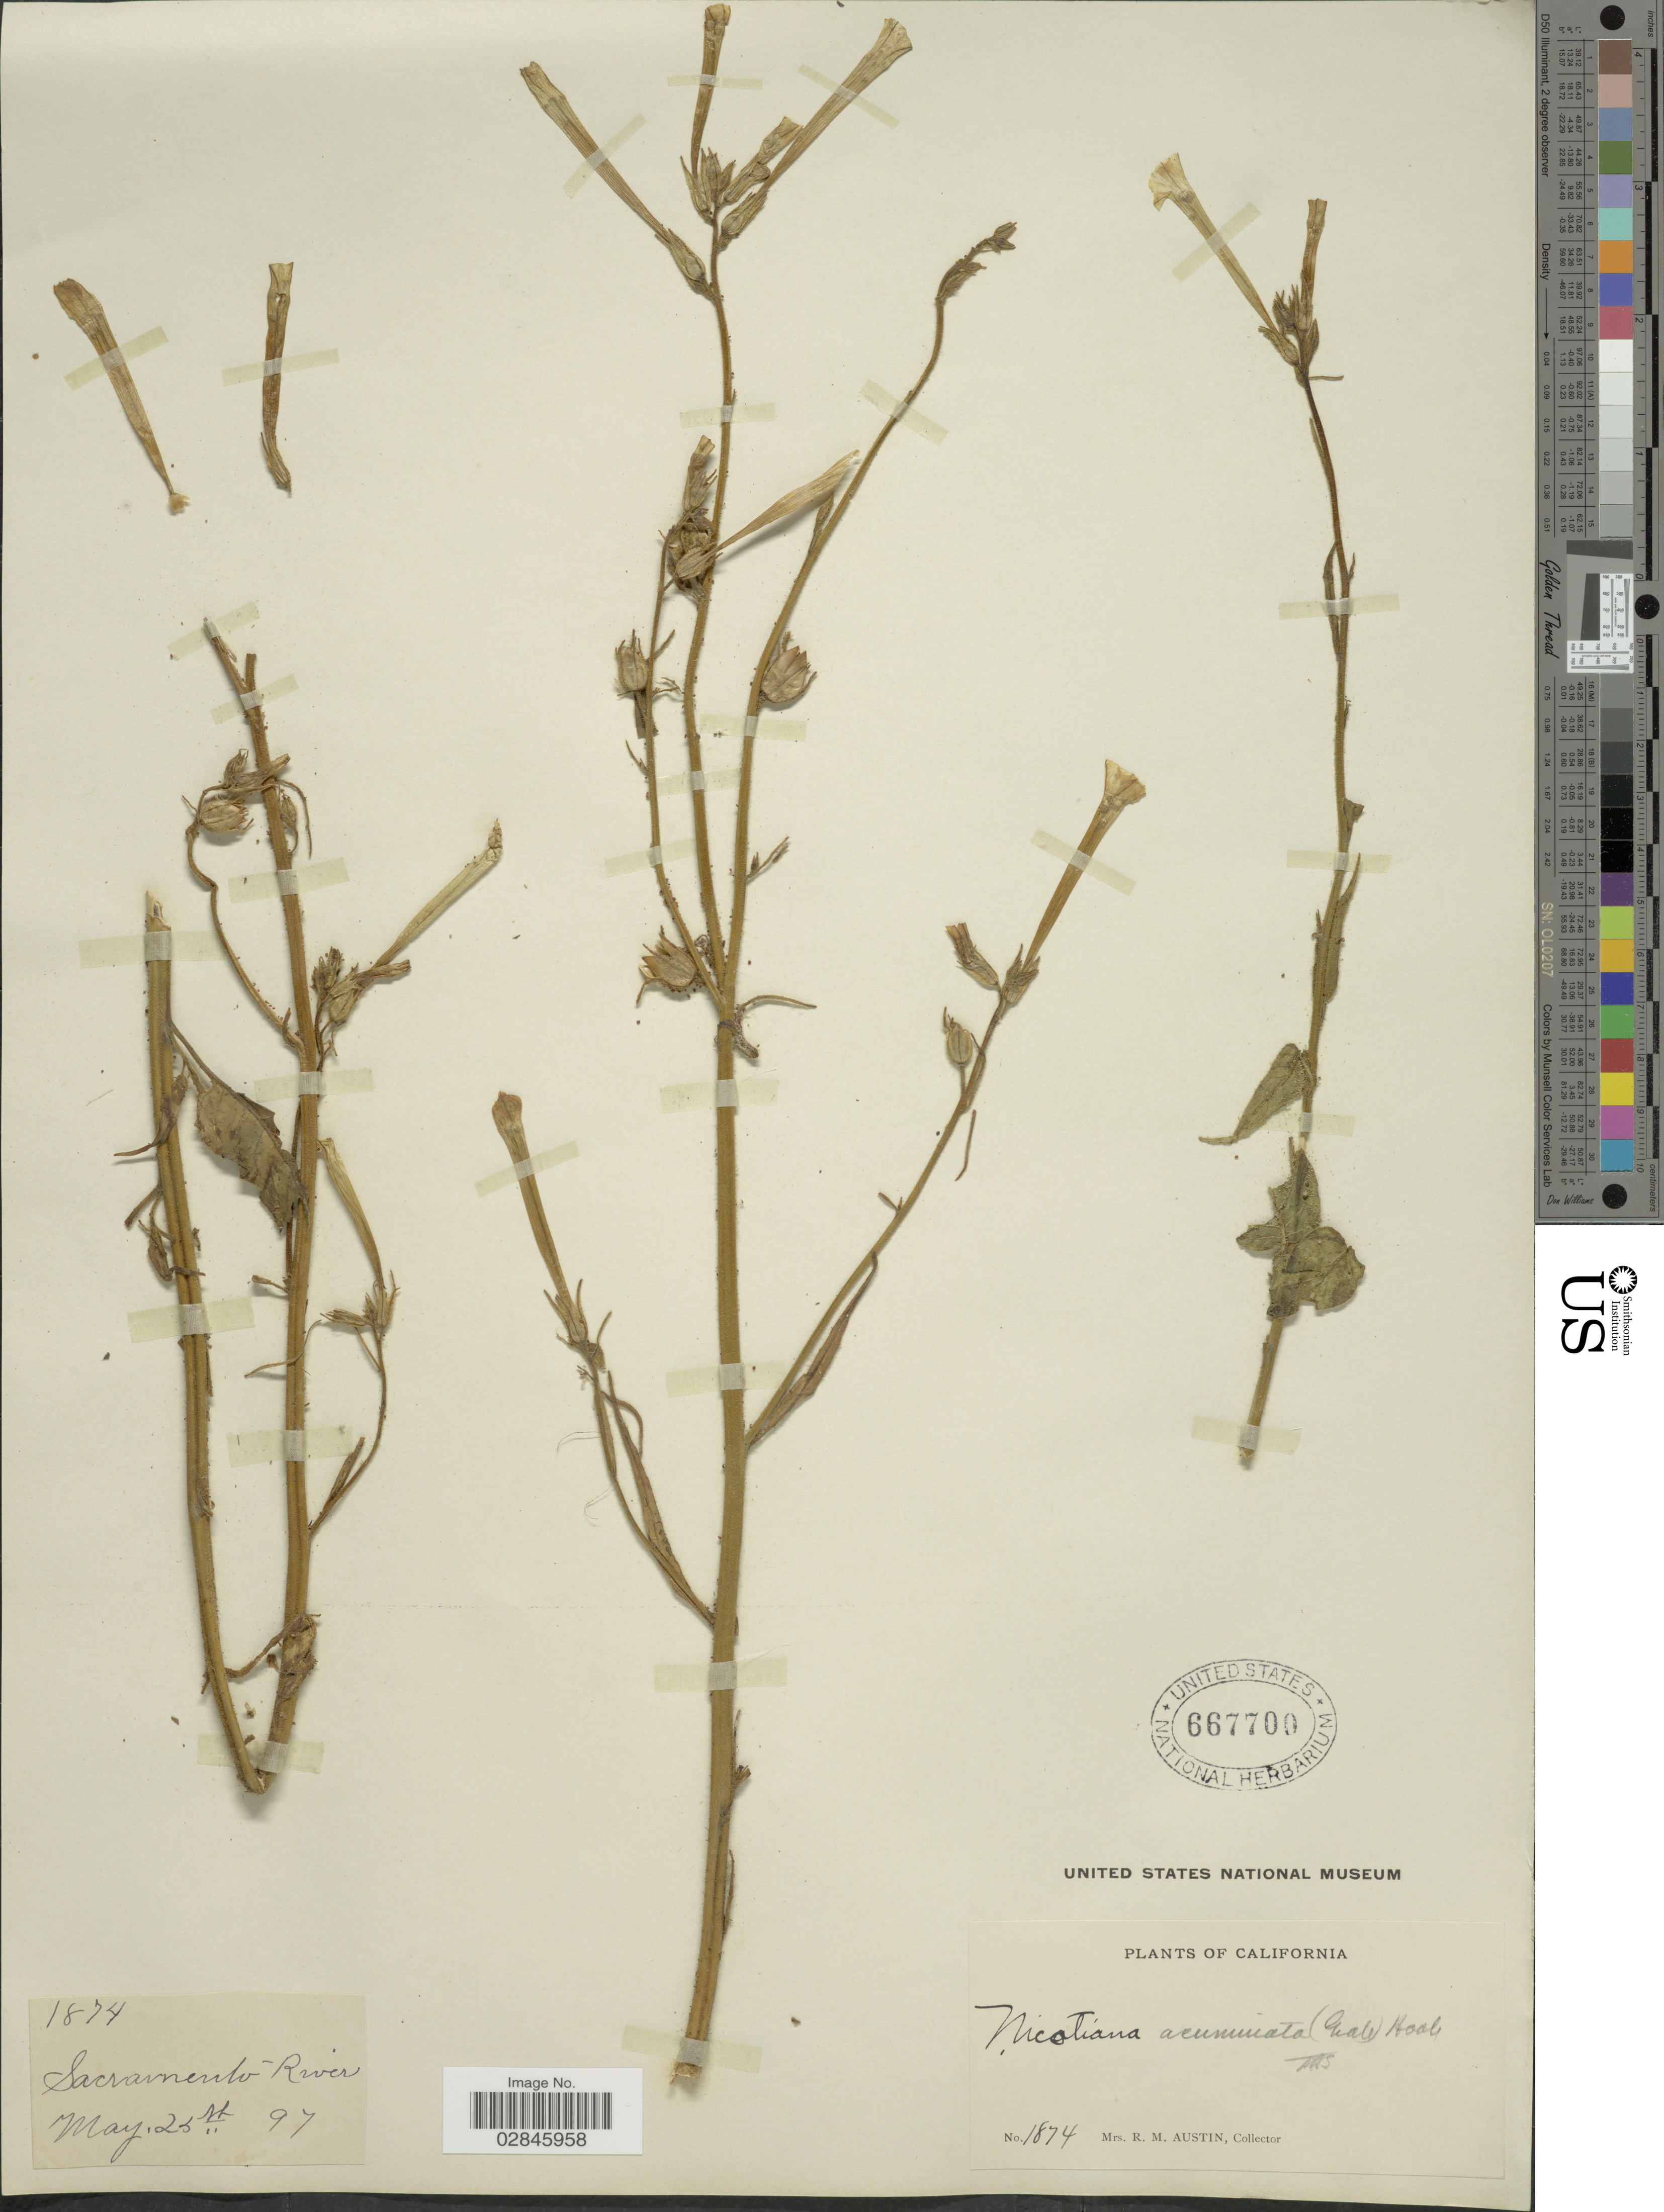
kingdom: Plantae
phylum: Tracheophyta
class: Magnoliopsida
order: Solanales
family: Solanaceae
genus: Nicotiana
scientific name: Nicotiana acuminata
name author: (Graham) Hook.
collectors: R. Austin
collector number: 1874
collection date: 1897-05-25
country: United States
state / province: California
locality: Sacramento River.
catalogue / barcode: US 667700